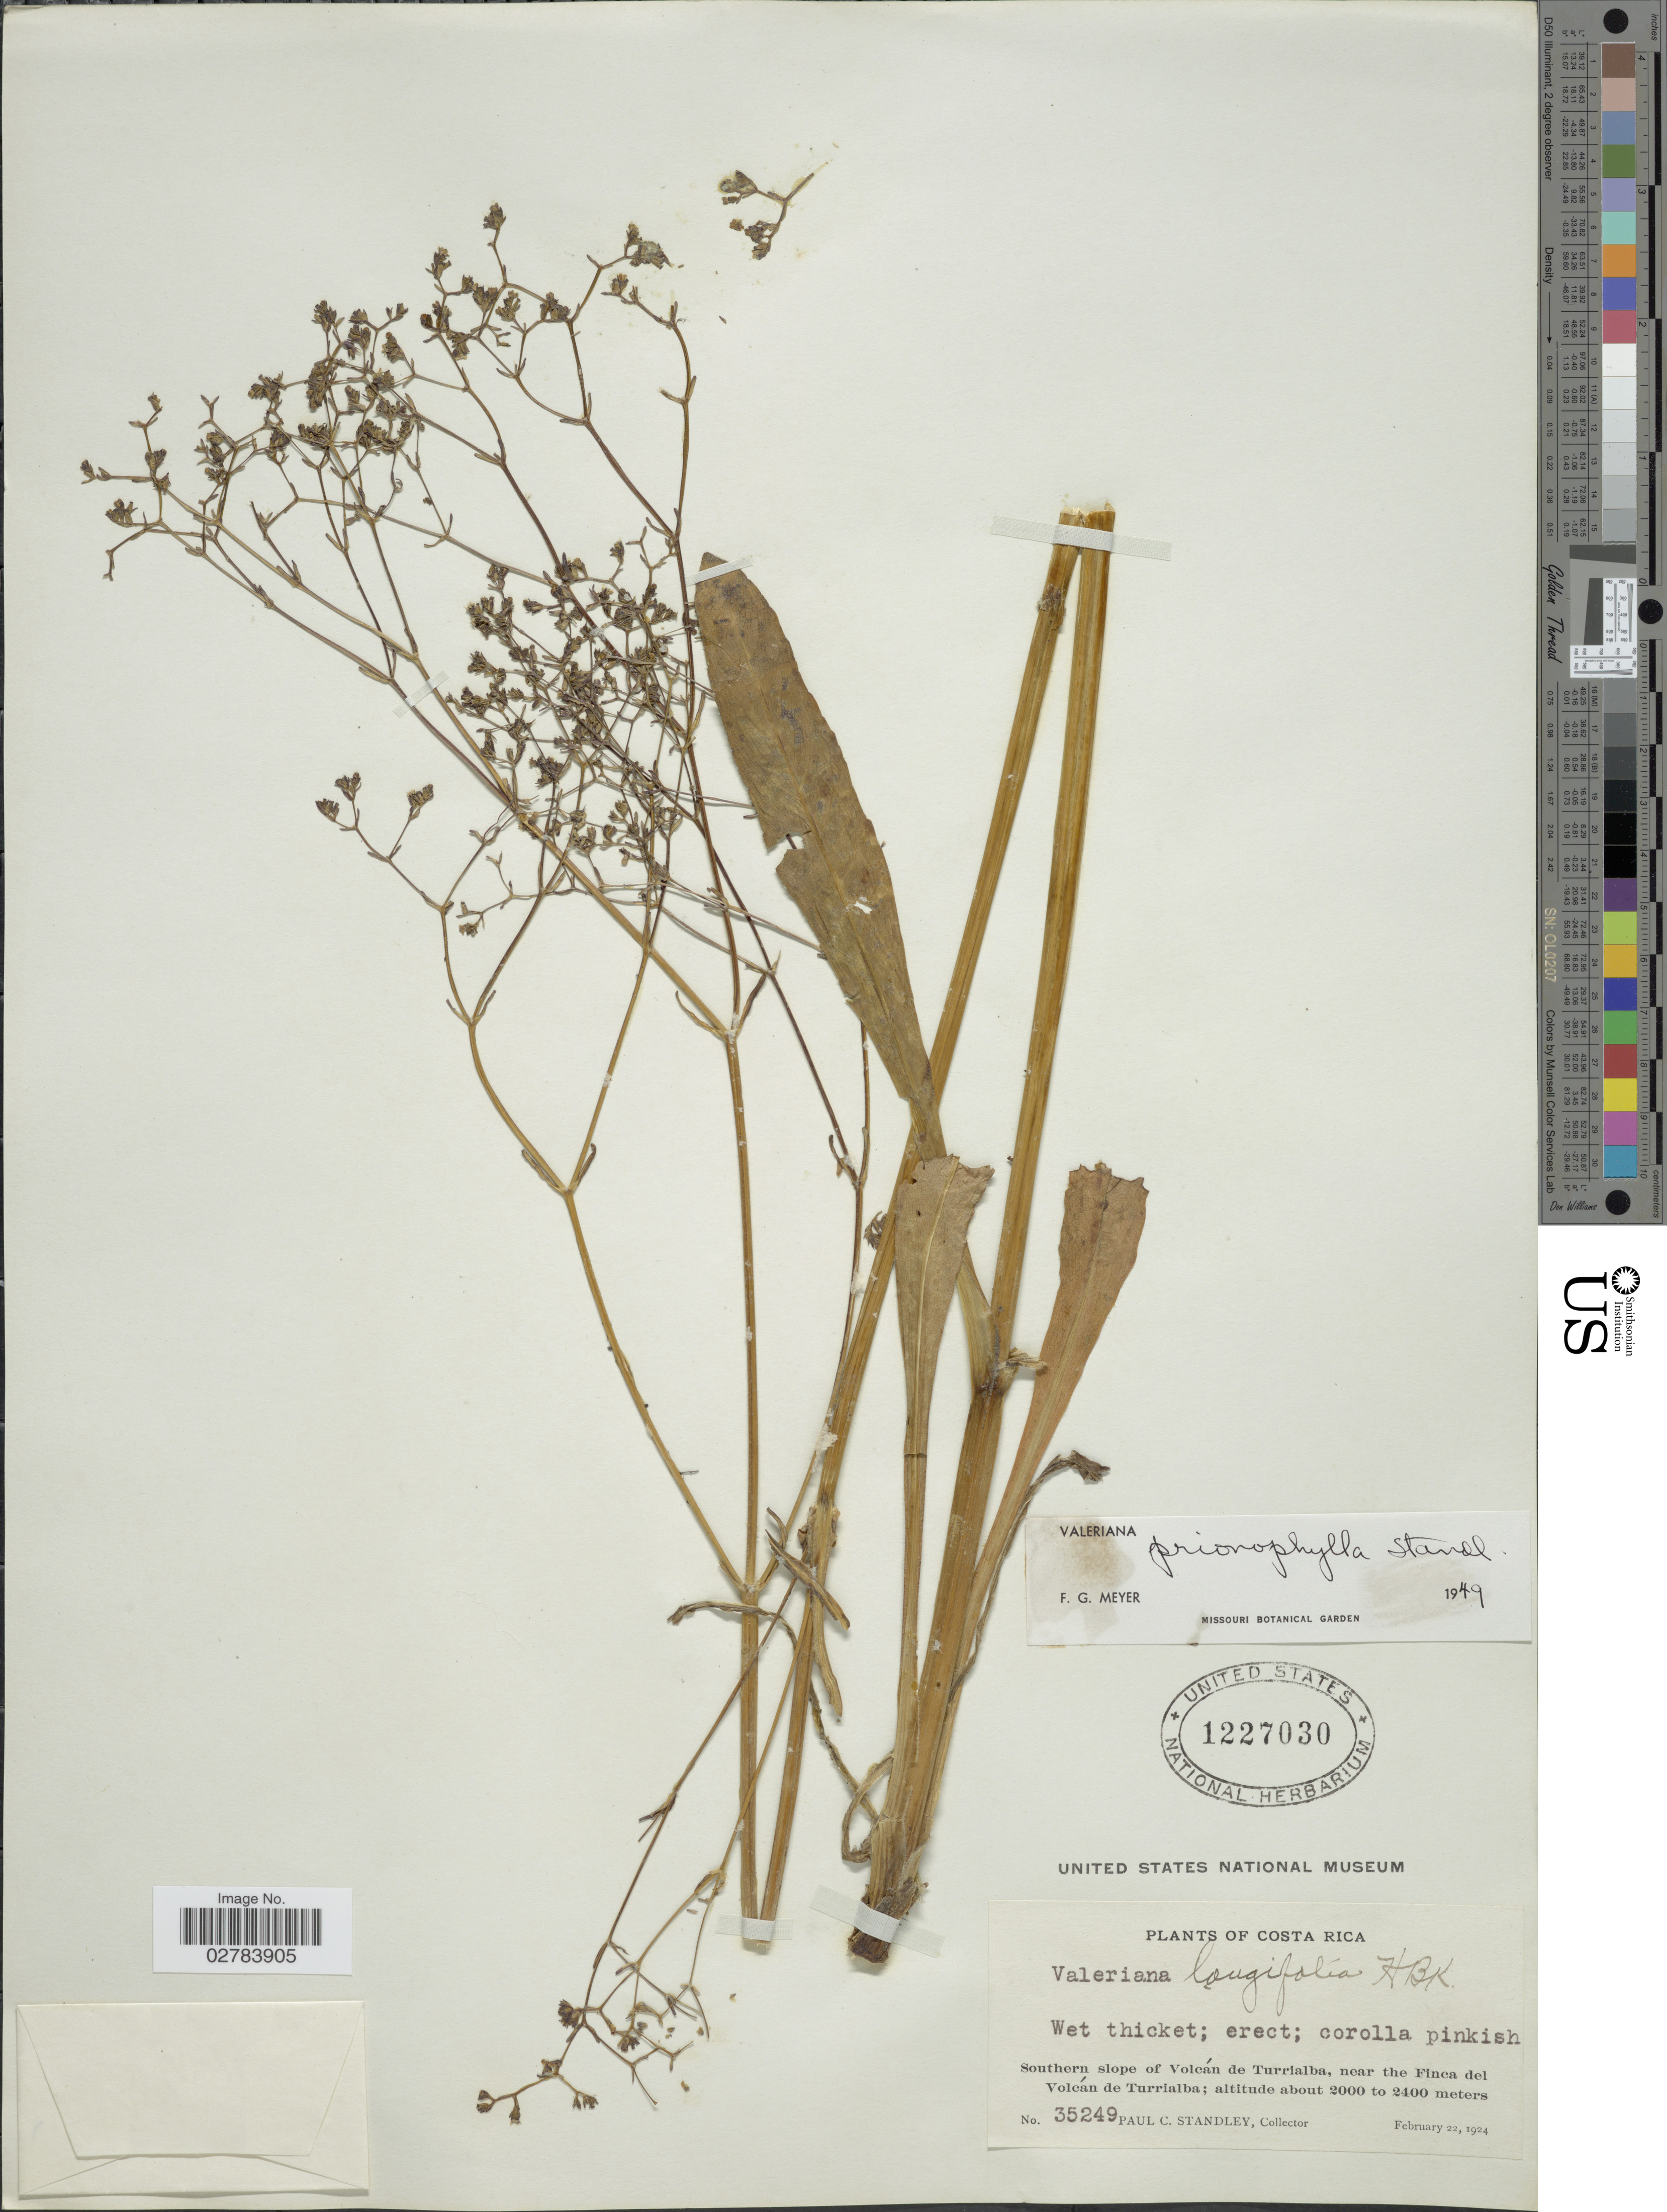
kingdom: Plantae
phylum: Tracheophyta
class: Magnoliopsida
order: Dipsacales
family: Caprifoliaceae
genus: Valeriana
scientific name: Valeriana prionophylla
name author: Standl.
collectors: P. C. Standley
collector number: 35249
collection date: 1924-02-22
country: Costa Rica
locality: Southern slope of Volcán de Turrialba, near the Finca del Volcán de Turrialba.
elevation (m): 2000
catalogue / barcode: US 1227030